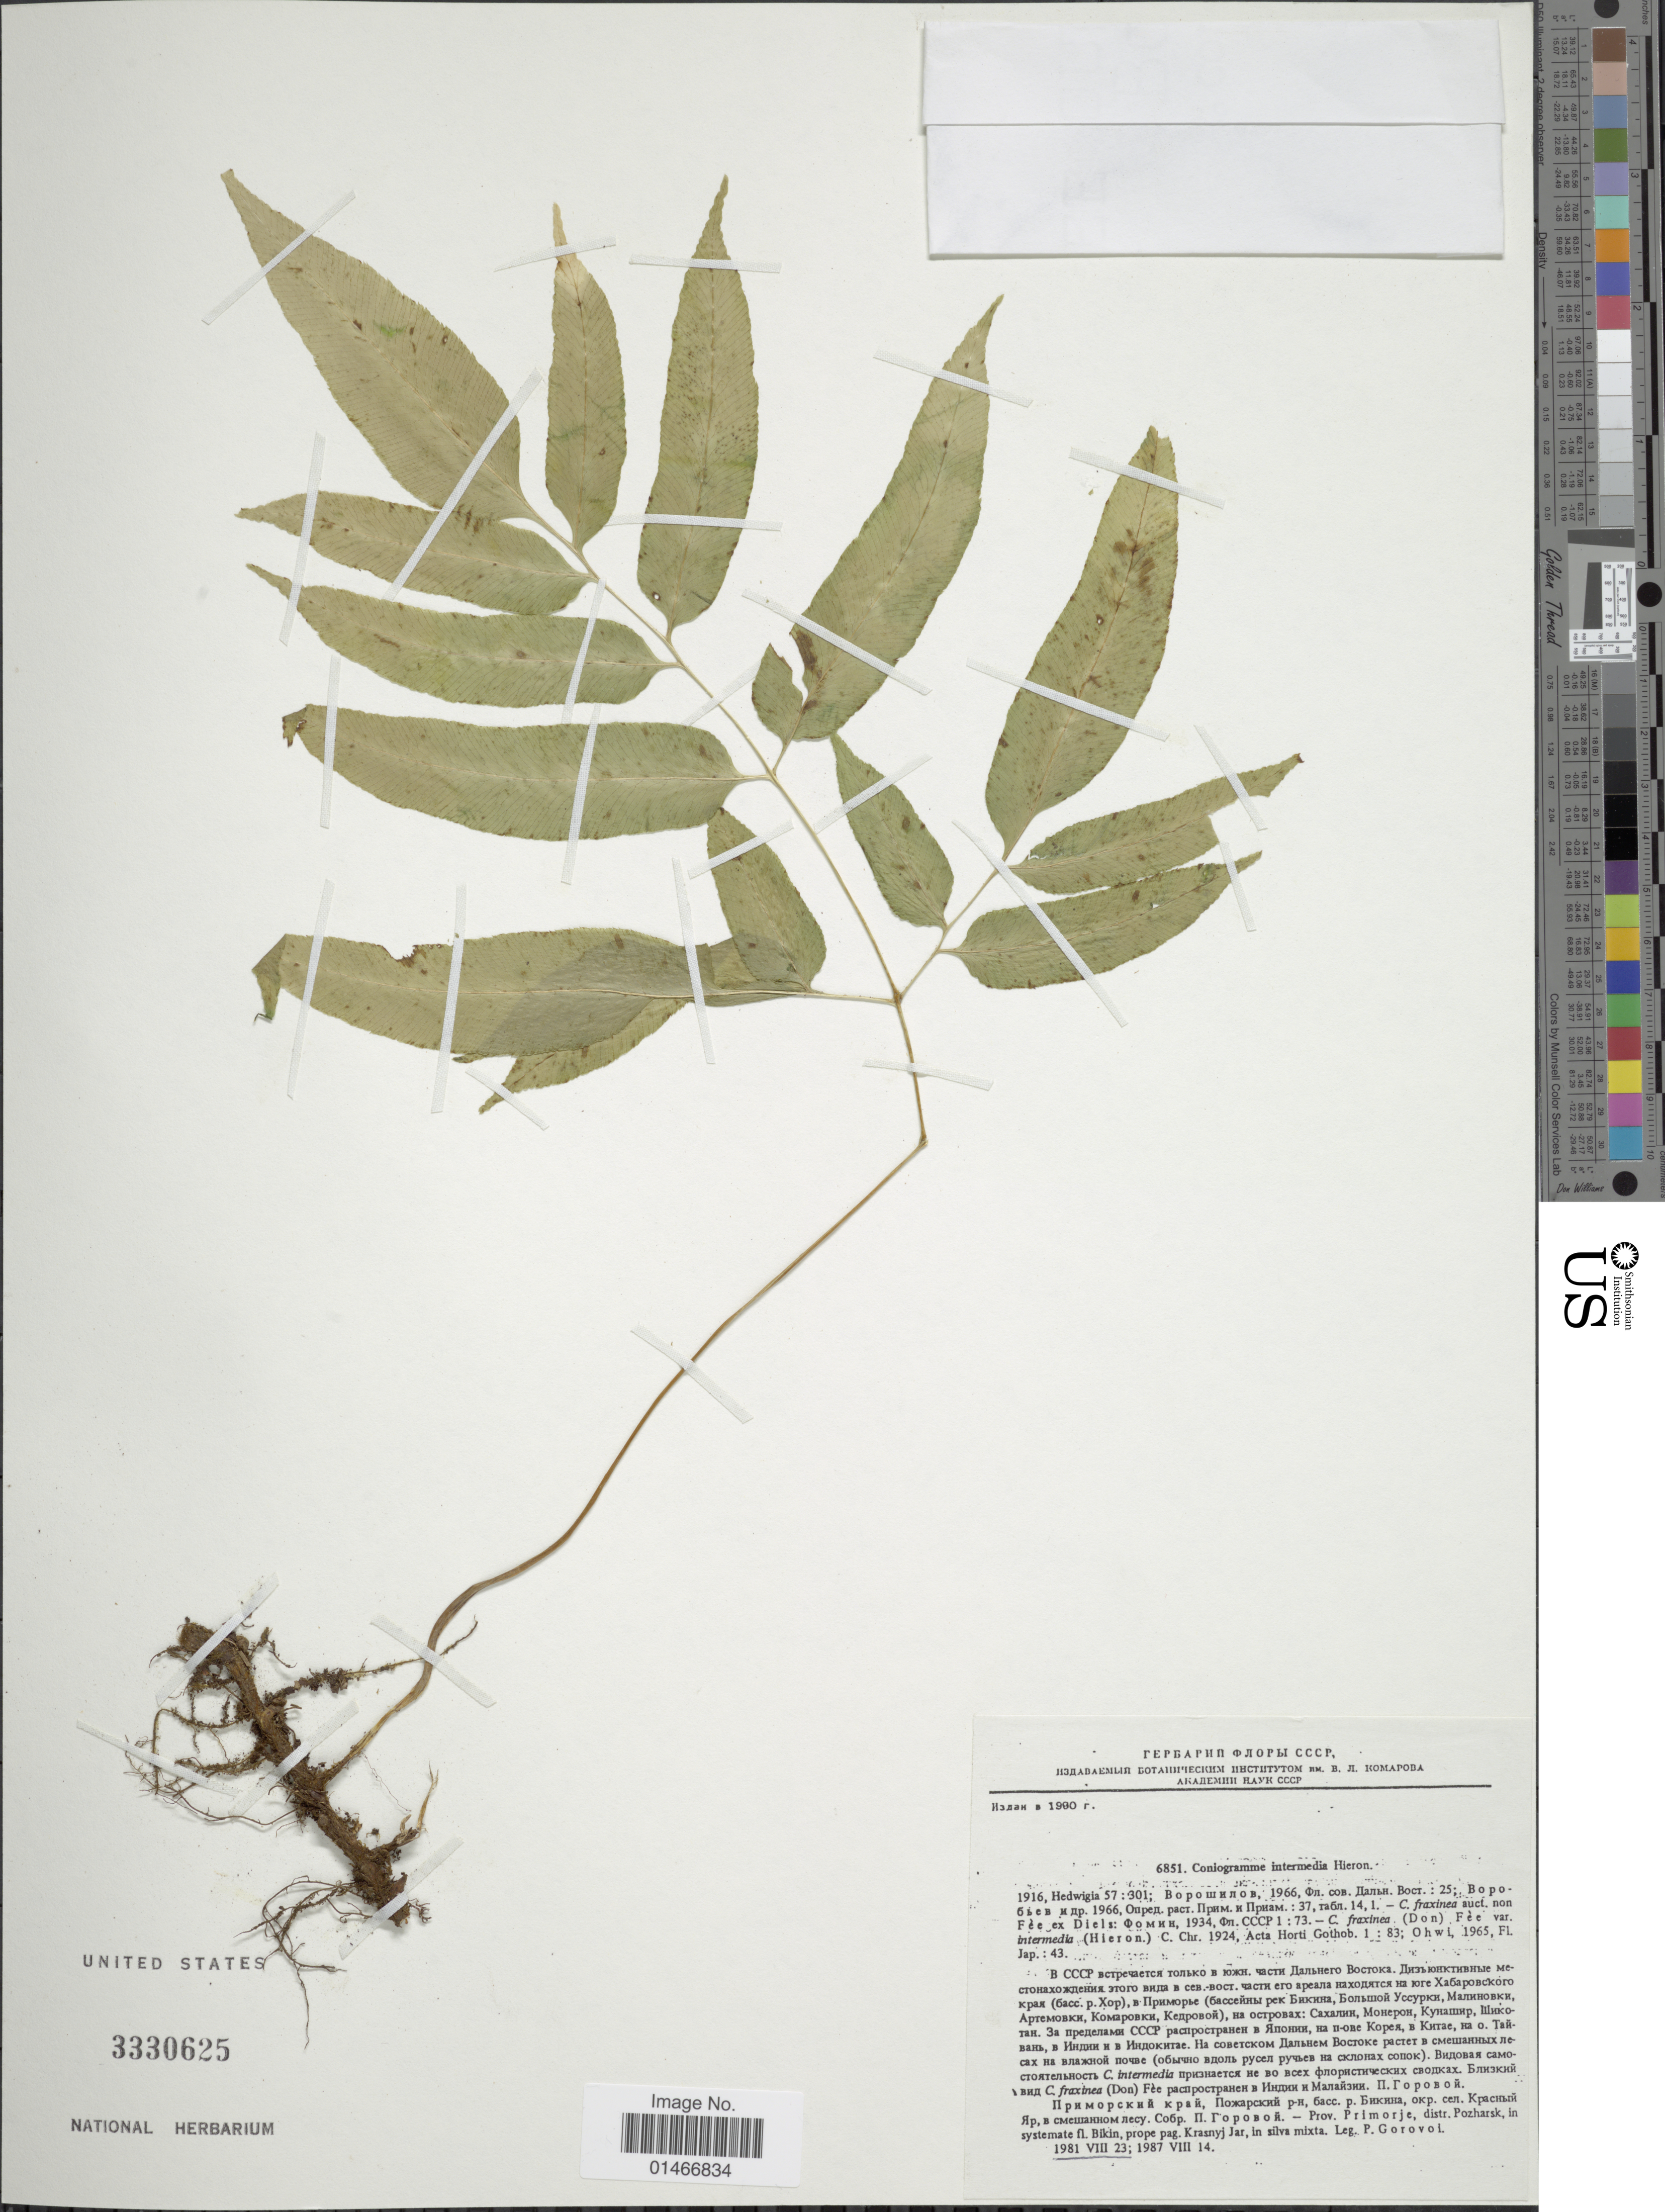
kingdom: Plantae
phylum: Tracheophyta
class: Polypodiopsida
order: Polypodiales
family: Pteridaceae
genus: Coniogramme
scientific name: Coniogramme intermedia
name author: Hieron.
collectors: P. Gorovoi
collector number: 1990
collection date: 1981-08-23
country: Russian Federation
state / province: Primorsky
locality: Prov. Primorje, distr. Pozharsk, in systemate fl. Bikin, prope pag. Krasnyj Jar, in silva mixta.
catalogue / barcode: US 3330625